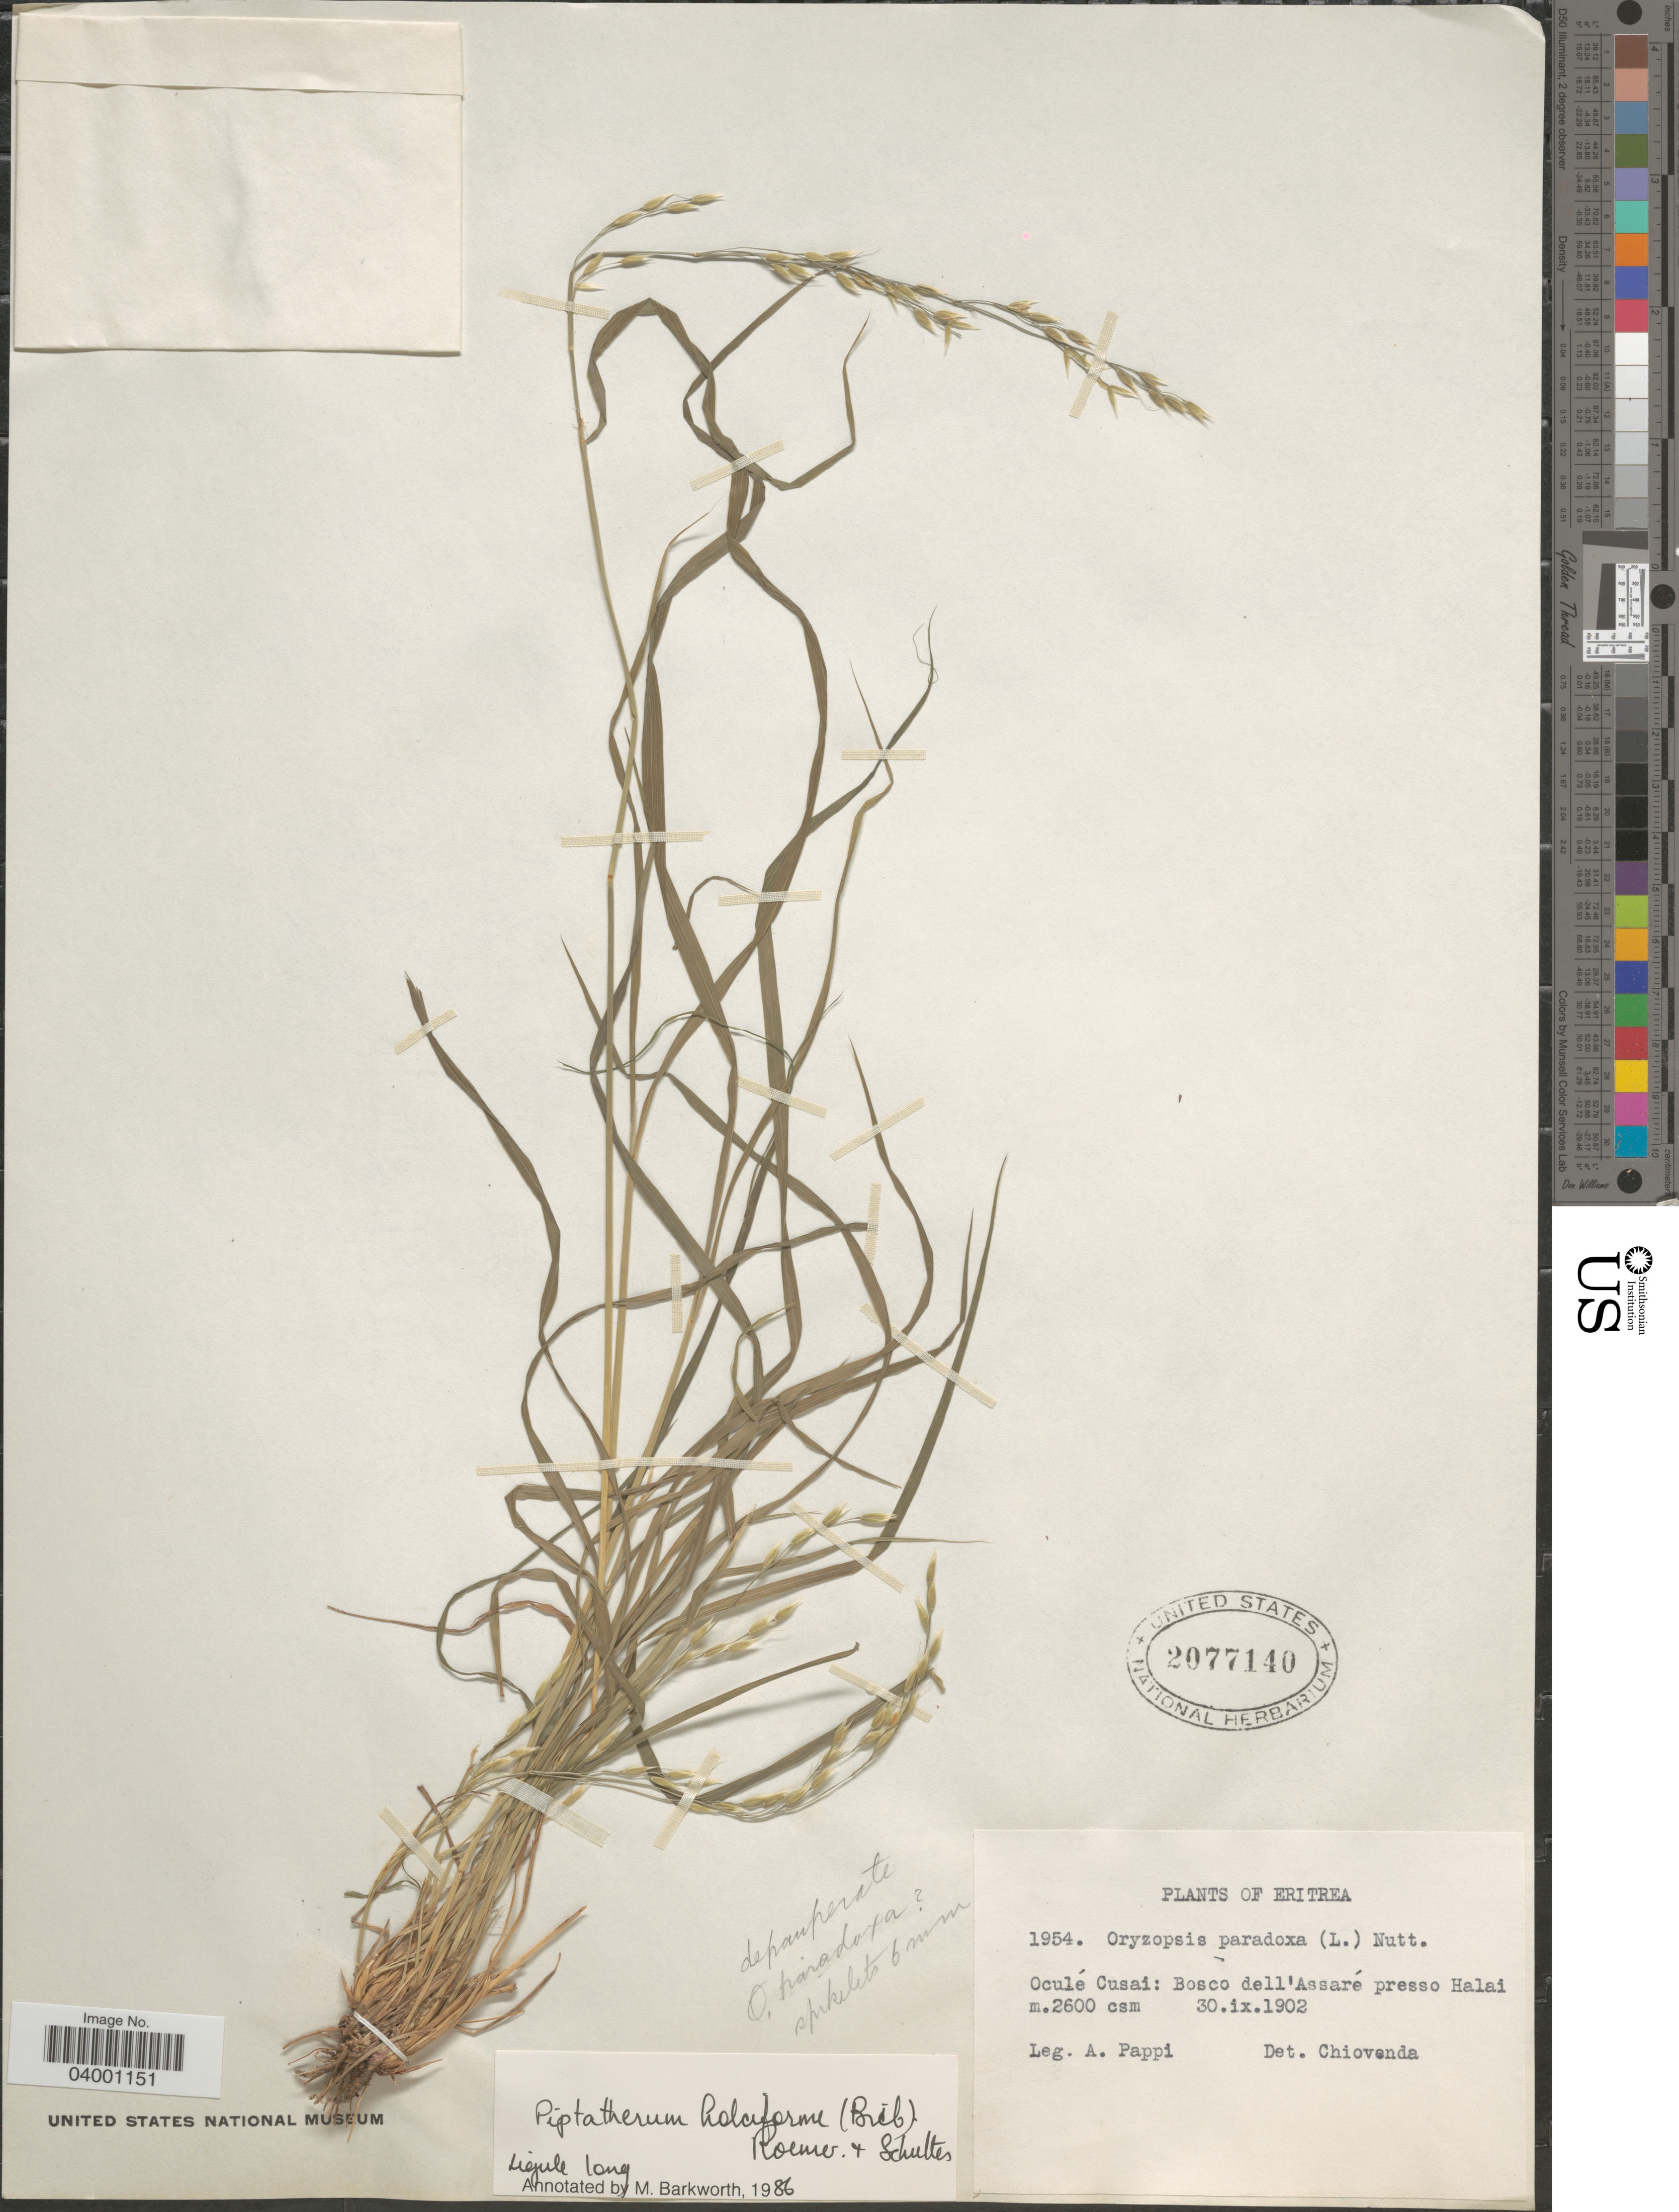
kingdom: Plantae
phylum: Tracheophyta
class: Liliopsida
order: Poales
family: Poaceae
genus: Piptatherum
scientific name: Piptatherum holciforme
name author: (M. Bieb.) Roem. & Schult.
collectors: A. Pappi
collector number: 1954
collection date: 1902-11-30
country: Eritrea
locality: Oculé Cusai: Bosco dell'Assaré presso Halai.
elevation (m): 2600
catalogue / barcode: US 2077140